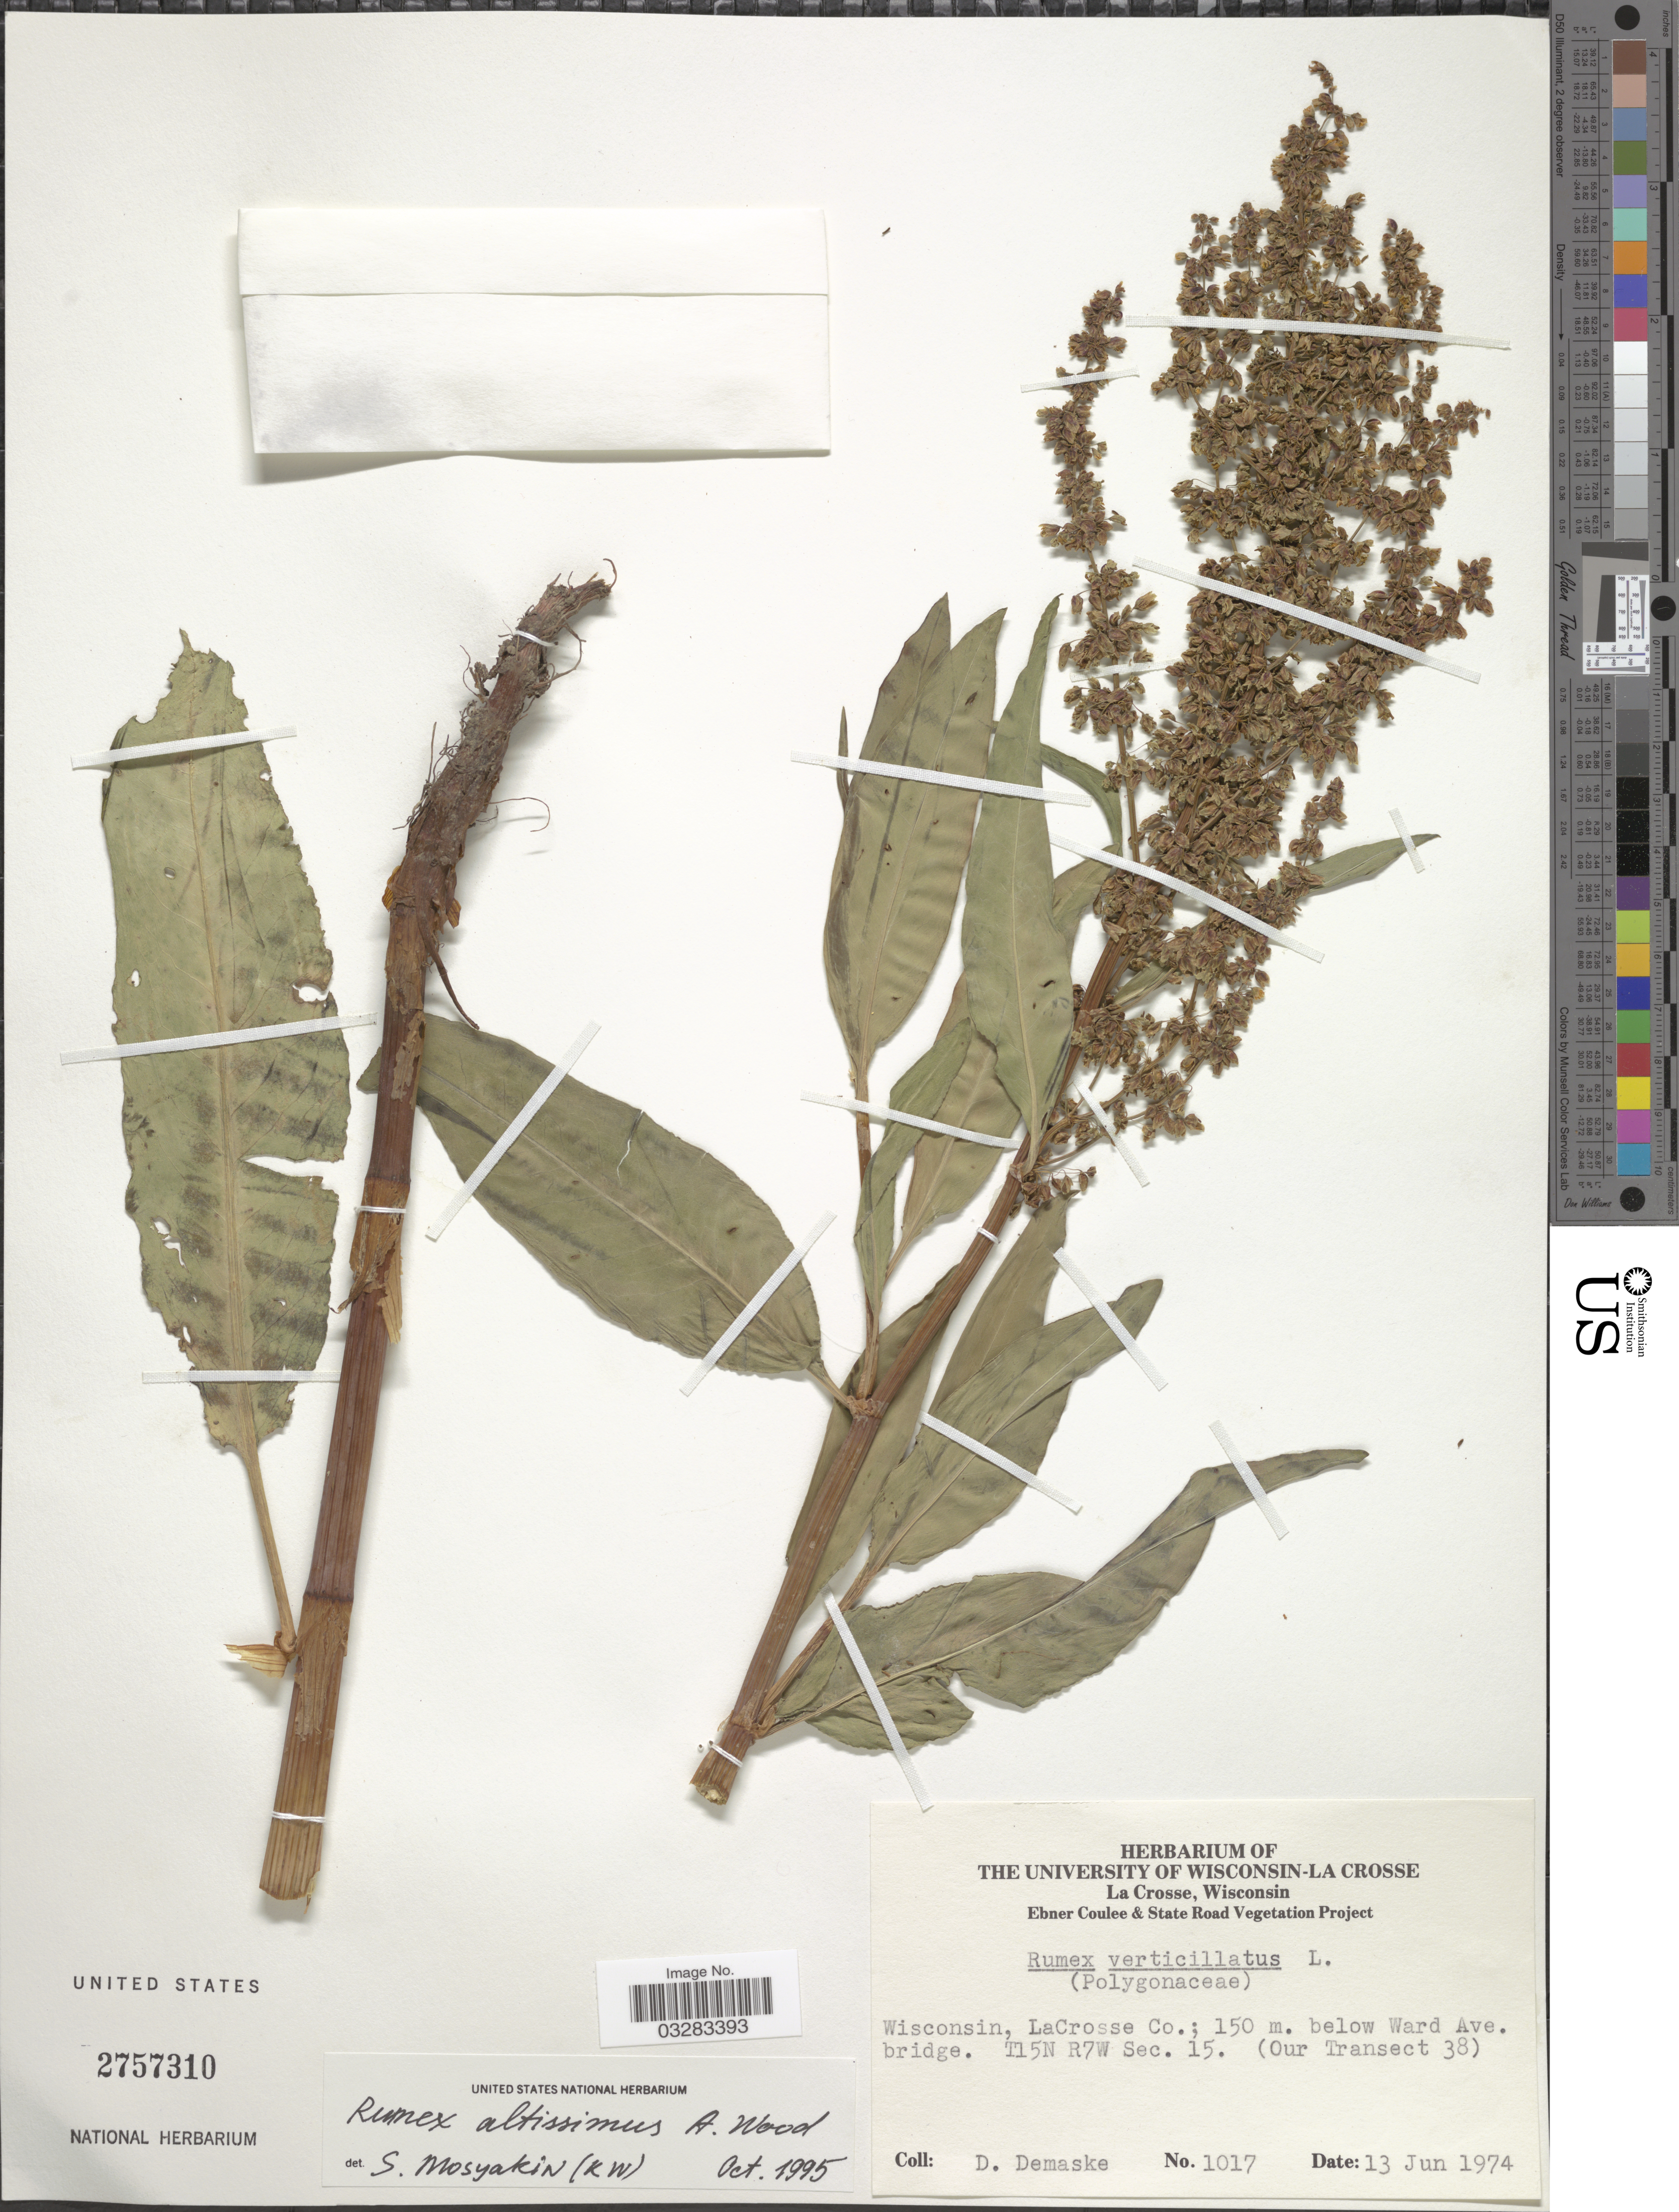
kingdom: Plantae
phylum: Tracheophyta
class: Magnoliopsida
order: Caryophyllales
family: Polygonaceae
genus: Rumex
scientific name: Rumex altissimus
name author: Alph. Wood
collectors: D. Demaske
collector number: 1017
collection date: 1974-06-13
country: United States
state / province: Wisconsin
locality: LaCrosse Co.; 150 m. below Ward Ave. bridge. T15N R7W Sec. 15. (Our Transect 38).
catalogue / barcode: US 2757310